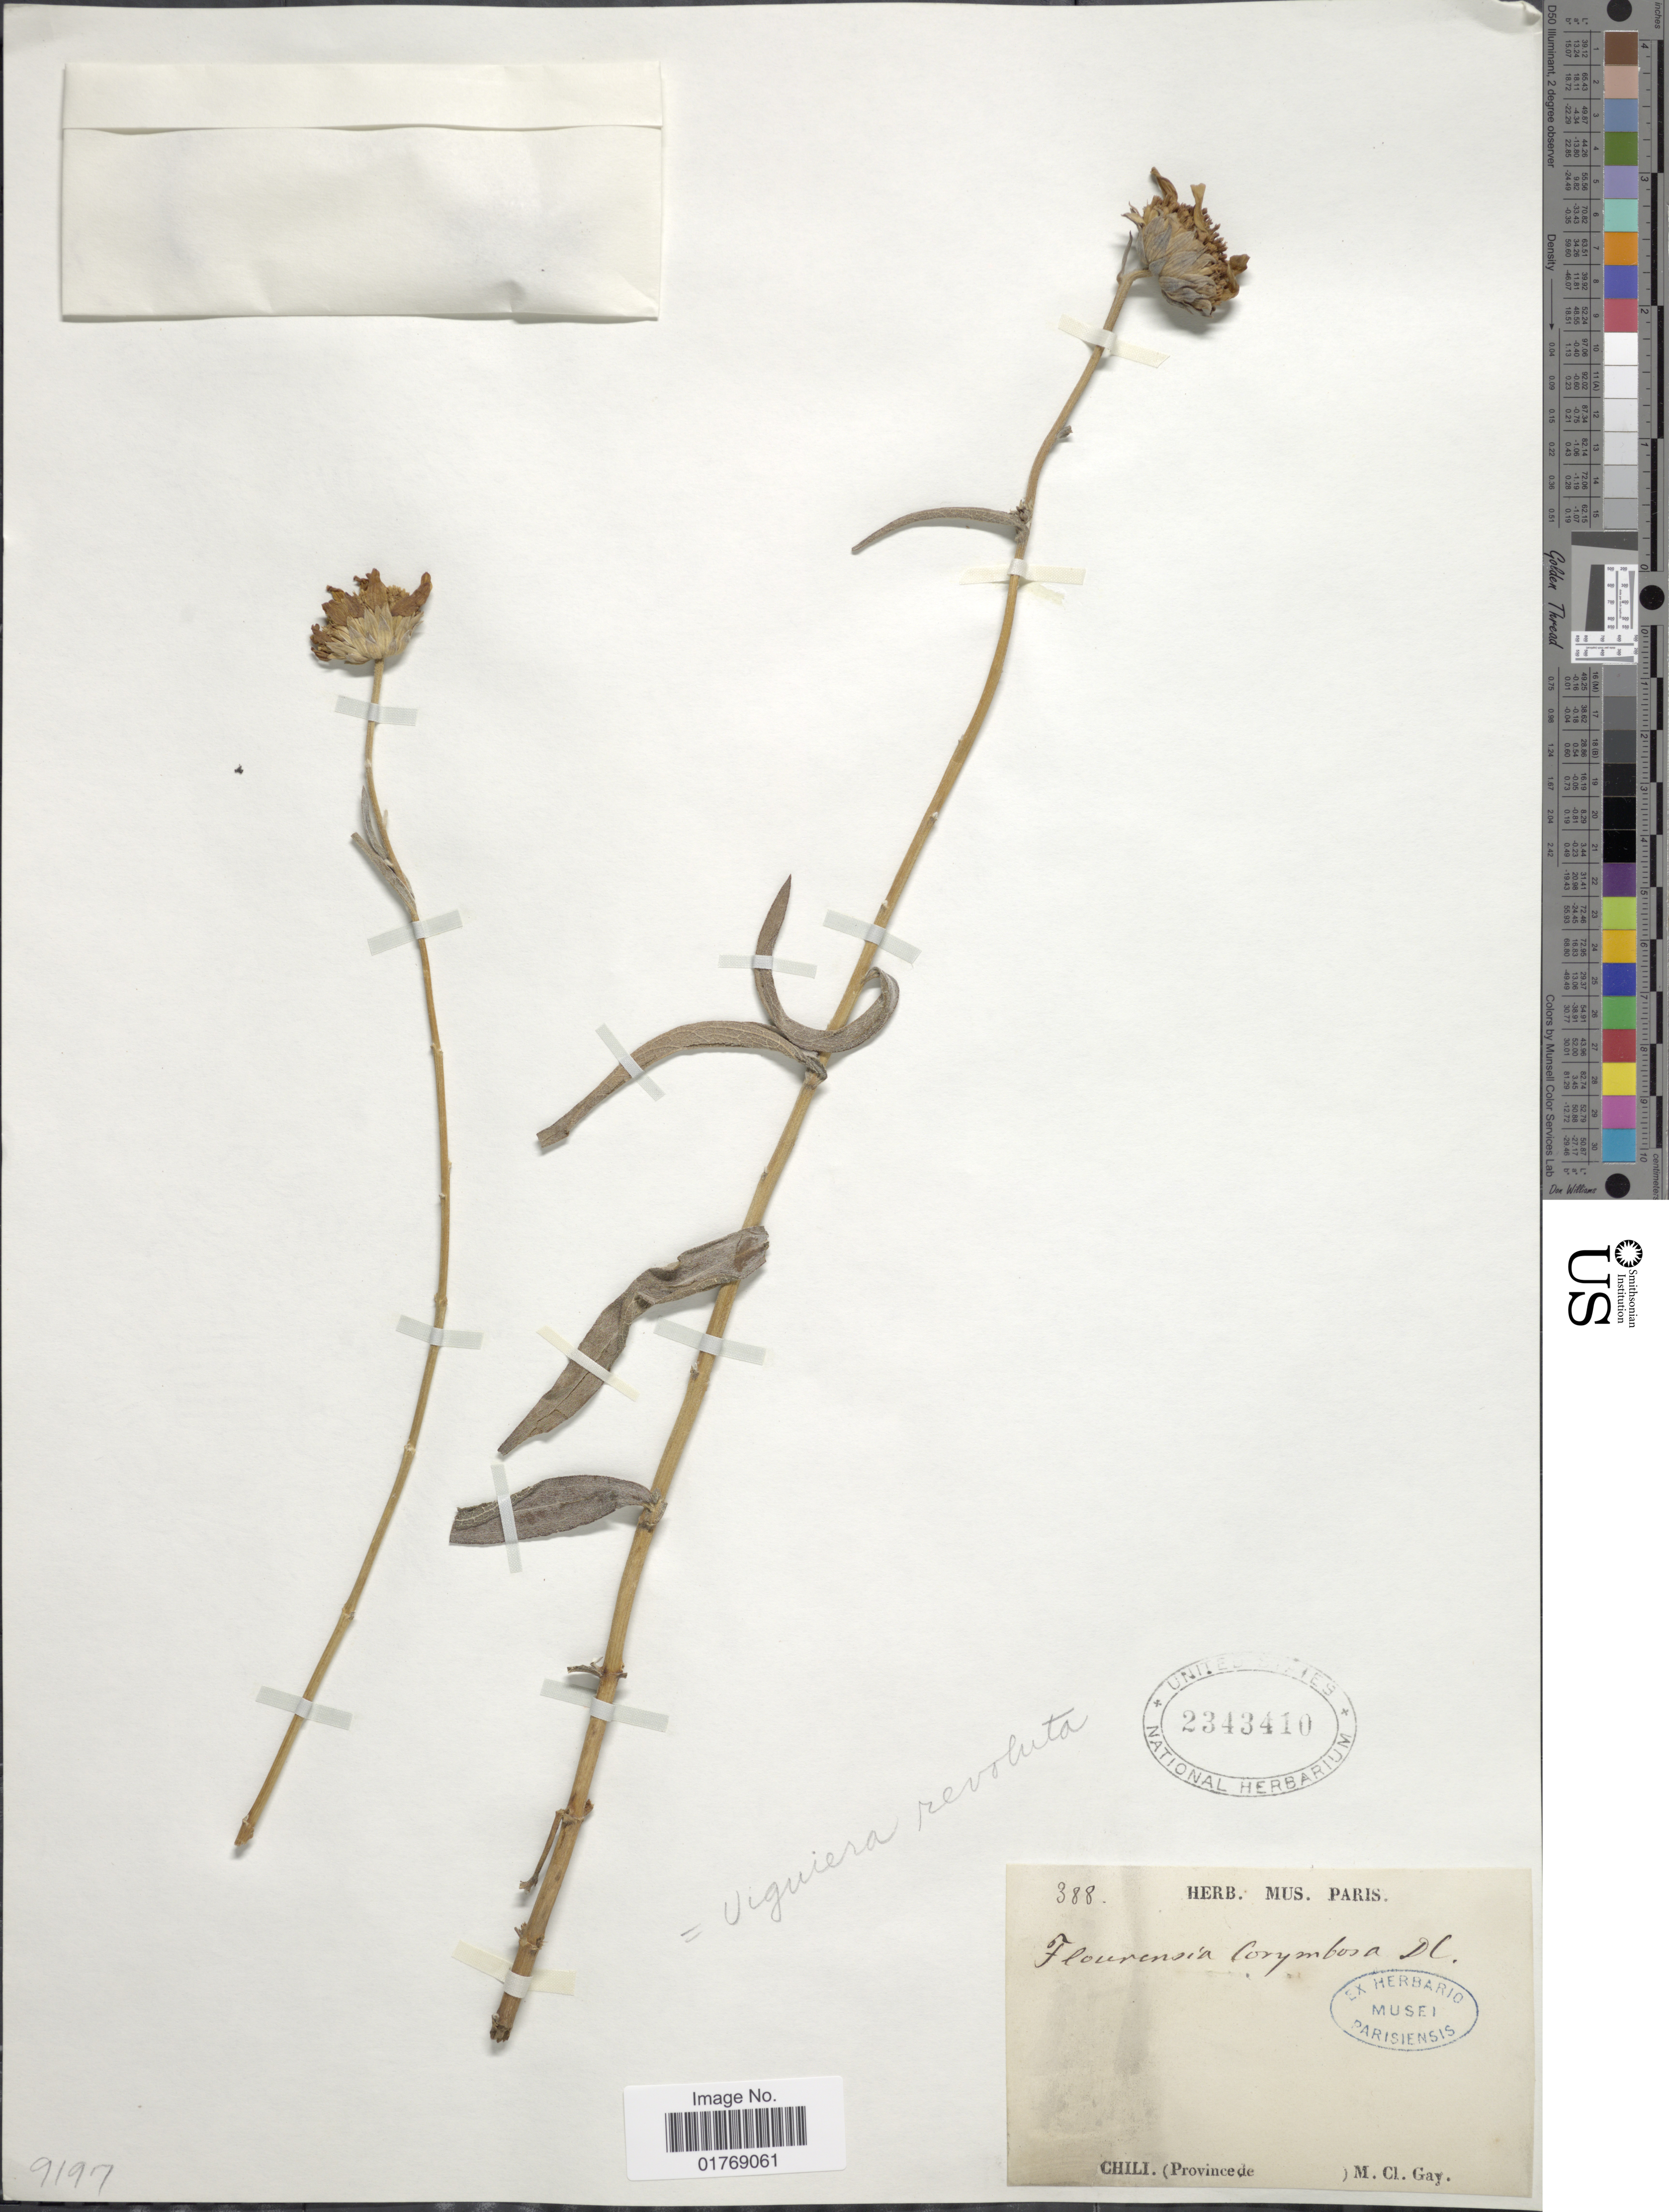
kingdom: Plantae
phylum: Tracheophyta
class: Magnoliopsida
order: Asterales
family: Asteraceae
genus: Viguiera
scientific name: Viguiera revoluta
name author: (Meyen) Blake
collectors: M. Gay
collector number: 388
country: Chile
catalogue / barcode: US 2343410